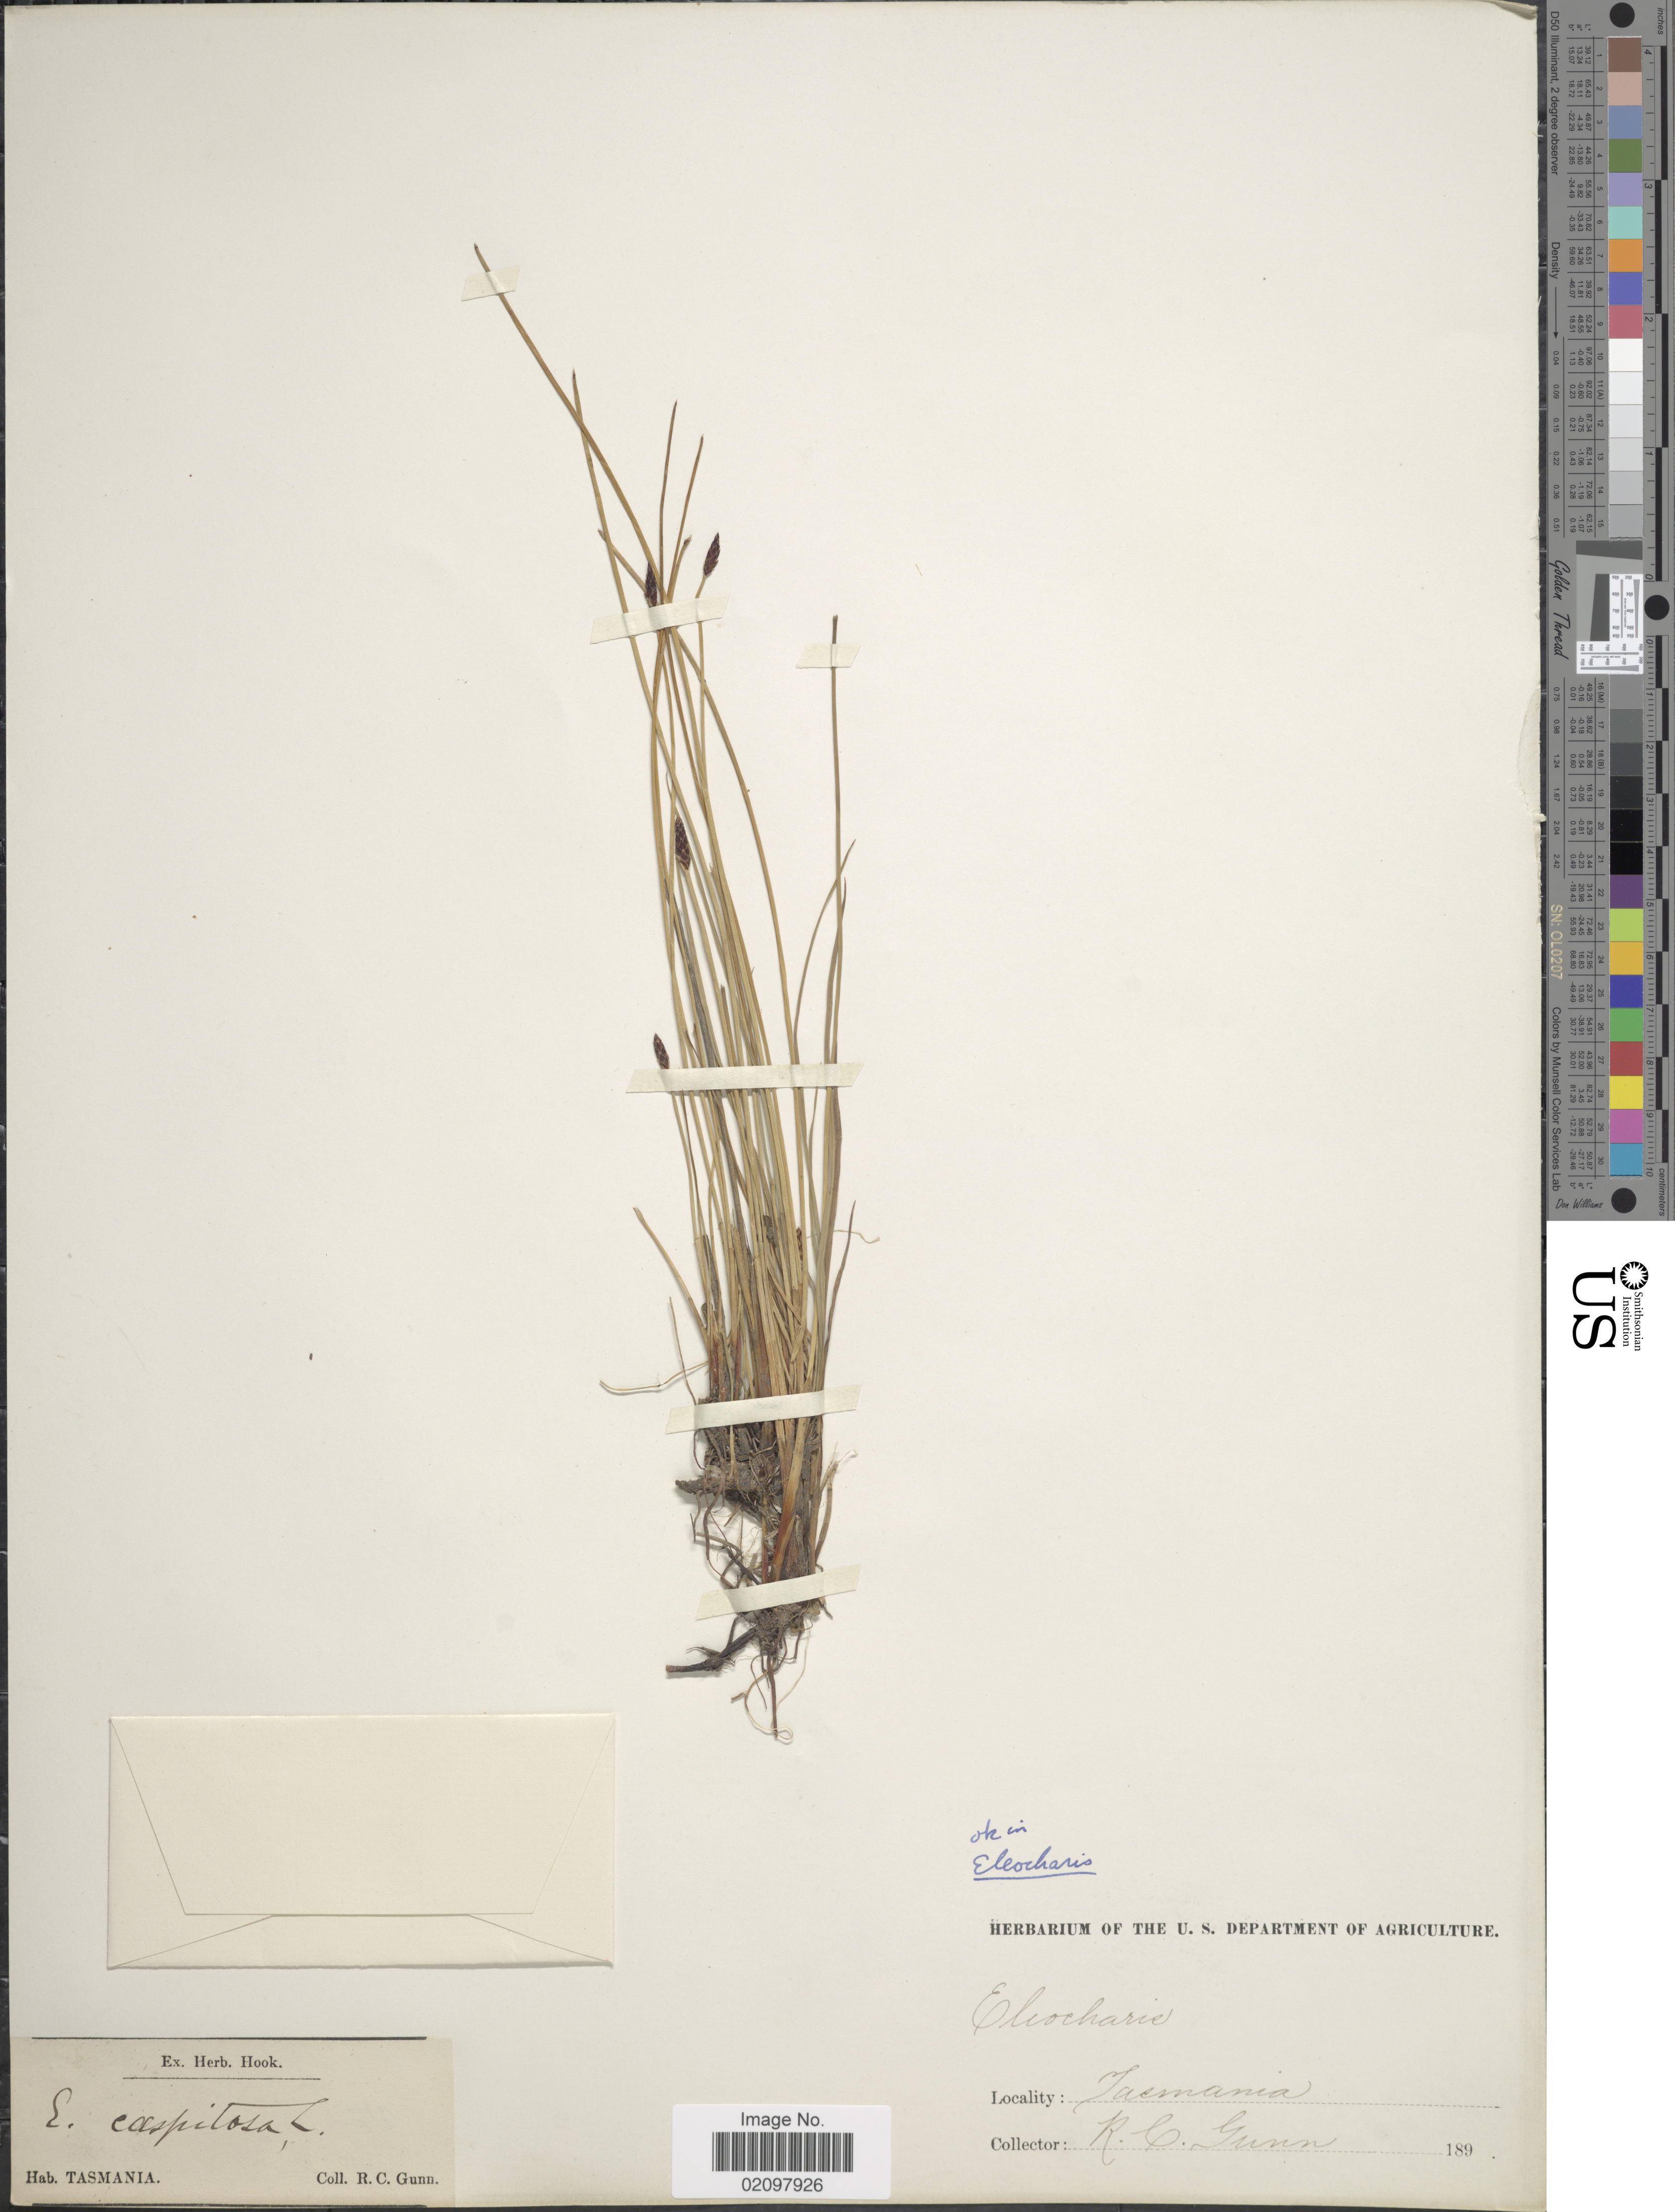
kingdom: Plantae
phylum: Tracheophyta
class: Liliopsida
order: Poales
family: Cyperaceae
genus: Eleocharis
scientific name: Eleocharis acuta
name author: R. Br.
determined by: Strong, Mark T., (BOT), Smithsonian Institution - National Museum of Natural History (UNITED STATES)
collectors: R. Gunn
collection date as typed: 18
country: Australia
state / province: Tasmania